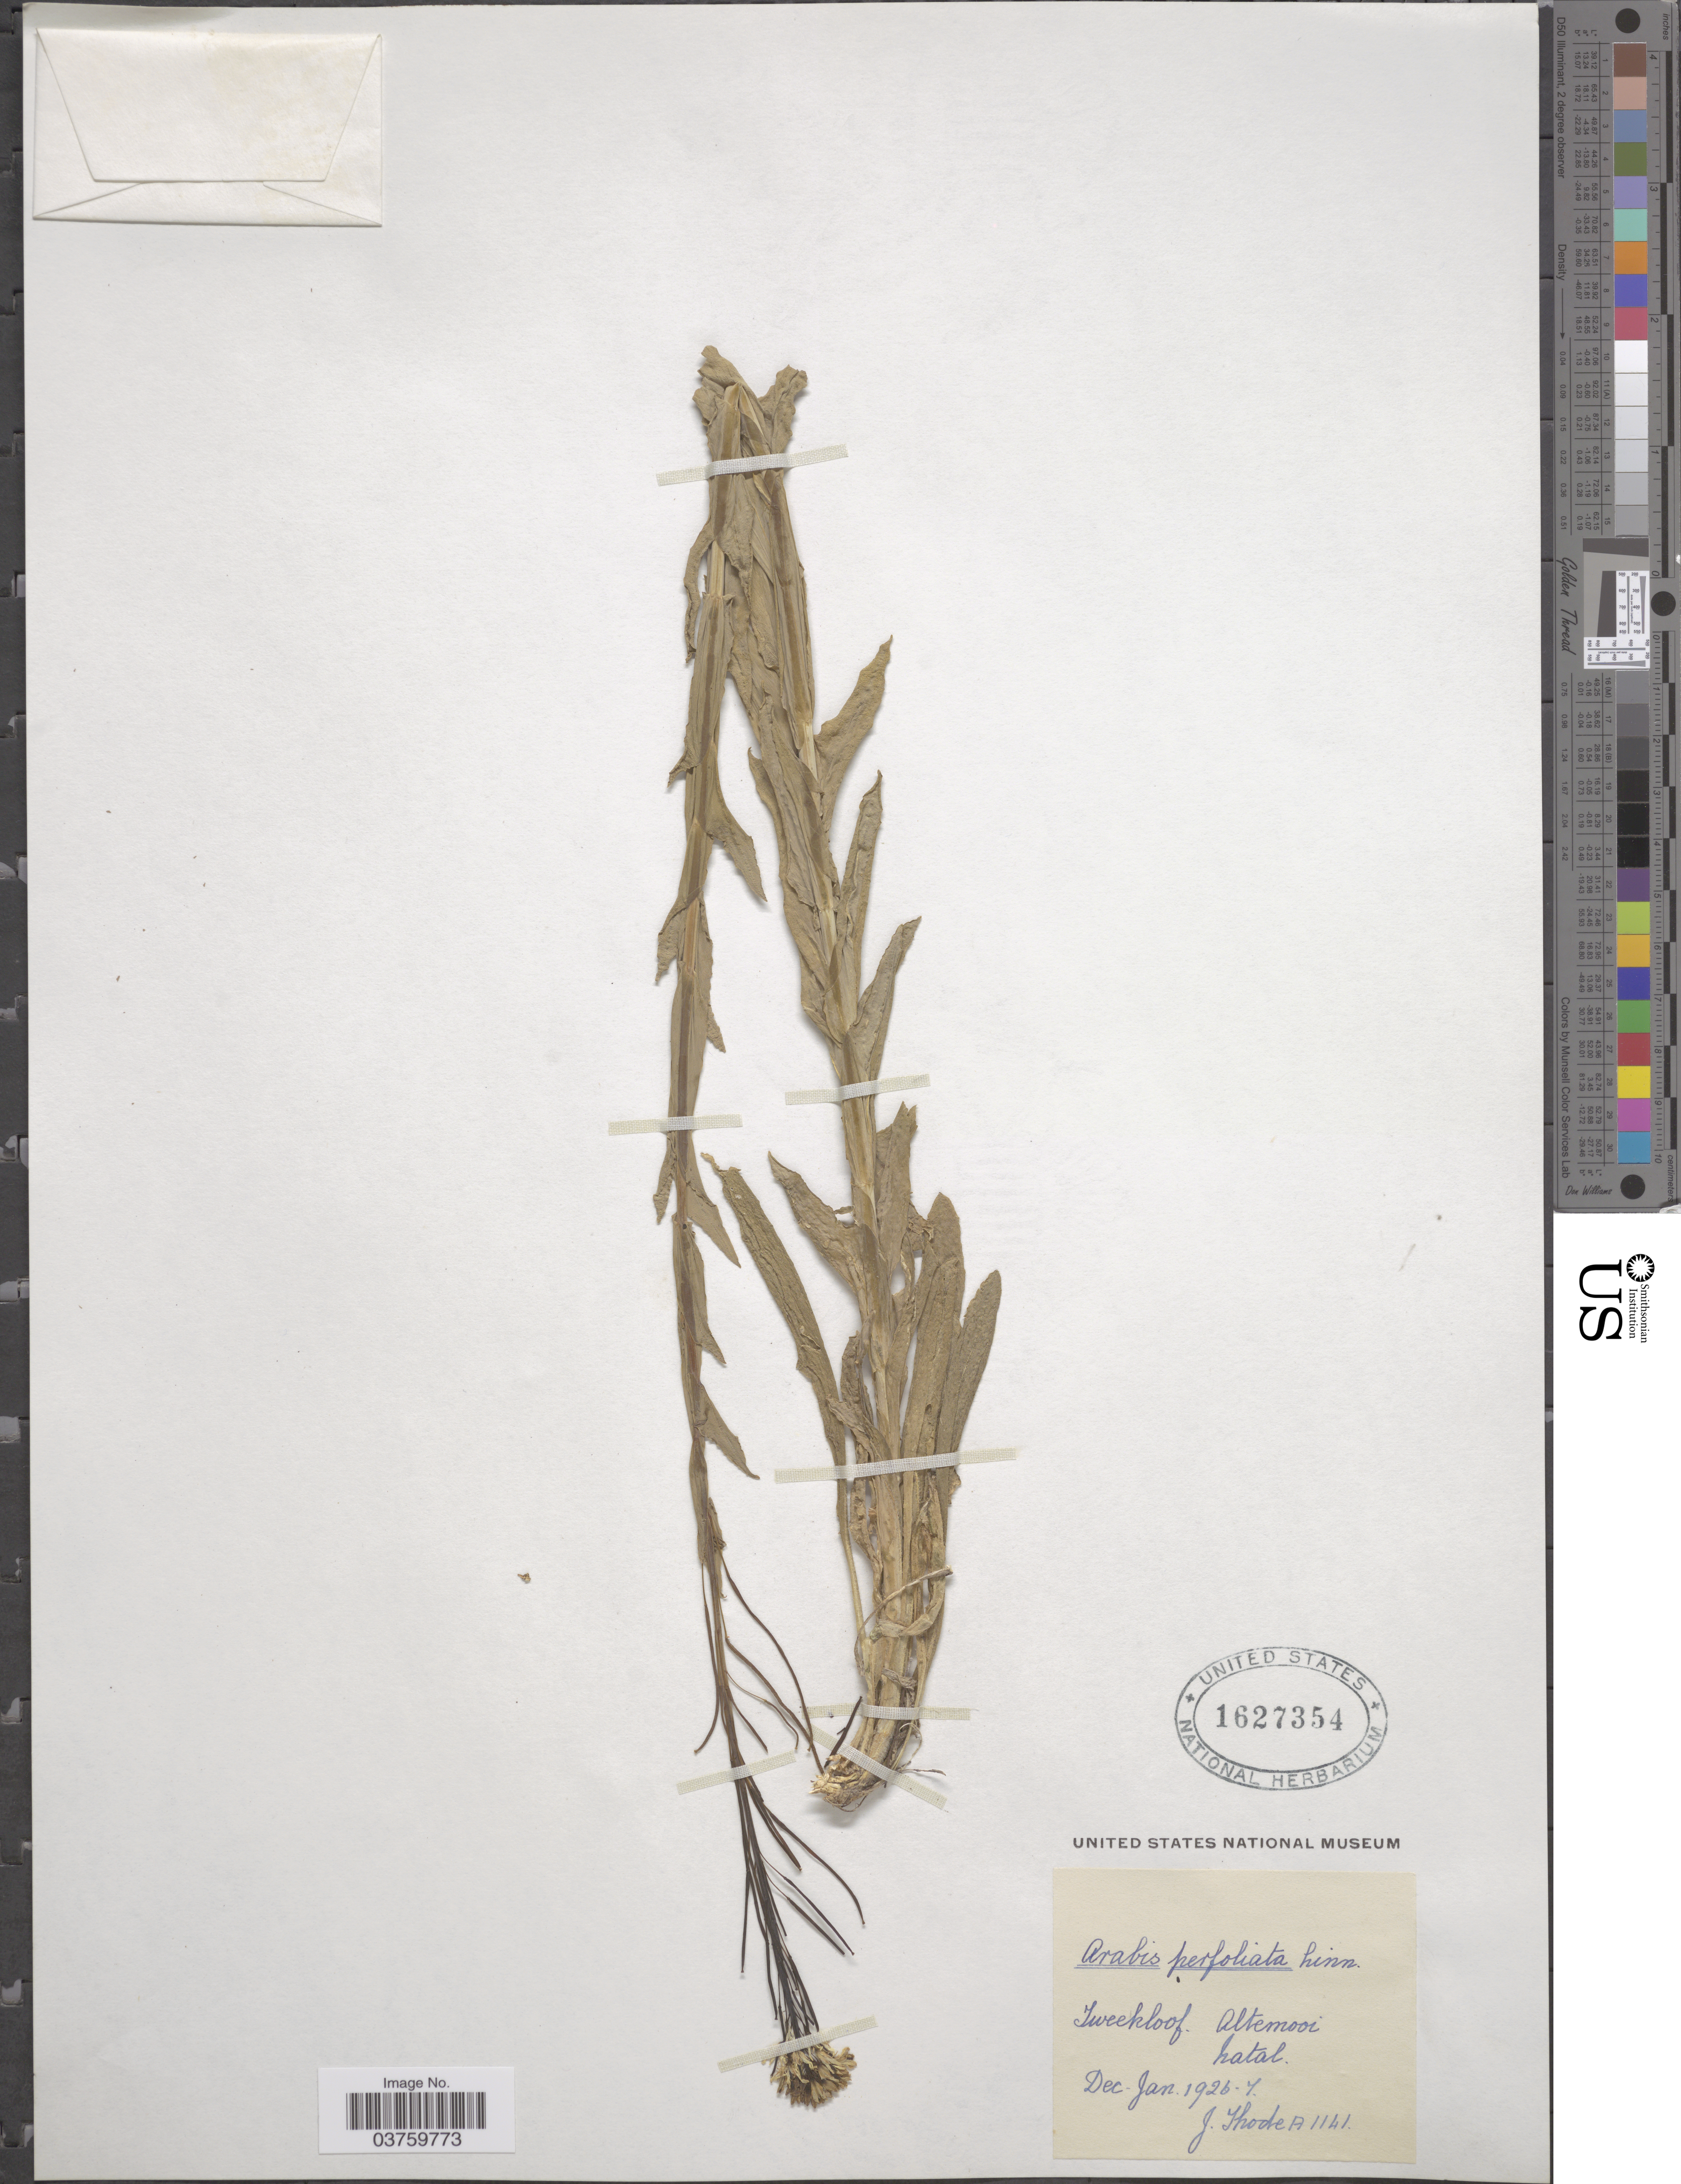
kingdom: Plantae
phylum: Tracheophyta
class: Magnoliopsida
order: Brassicales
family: Brassicaceae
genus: Arabis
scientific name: Arabis perfoliata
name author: Lam.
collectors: J. Thode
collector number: A1141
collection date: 1926-12/1927-01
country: South Africa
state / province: KwaZulu-Natal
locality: Tweekloof. Altemooi. Natal.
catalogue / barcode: US 1627354